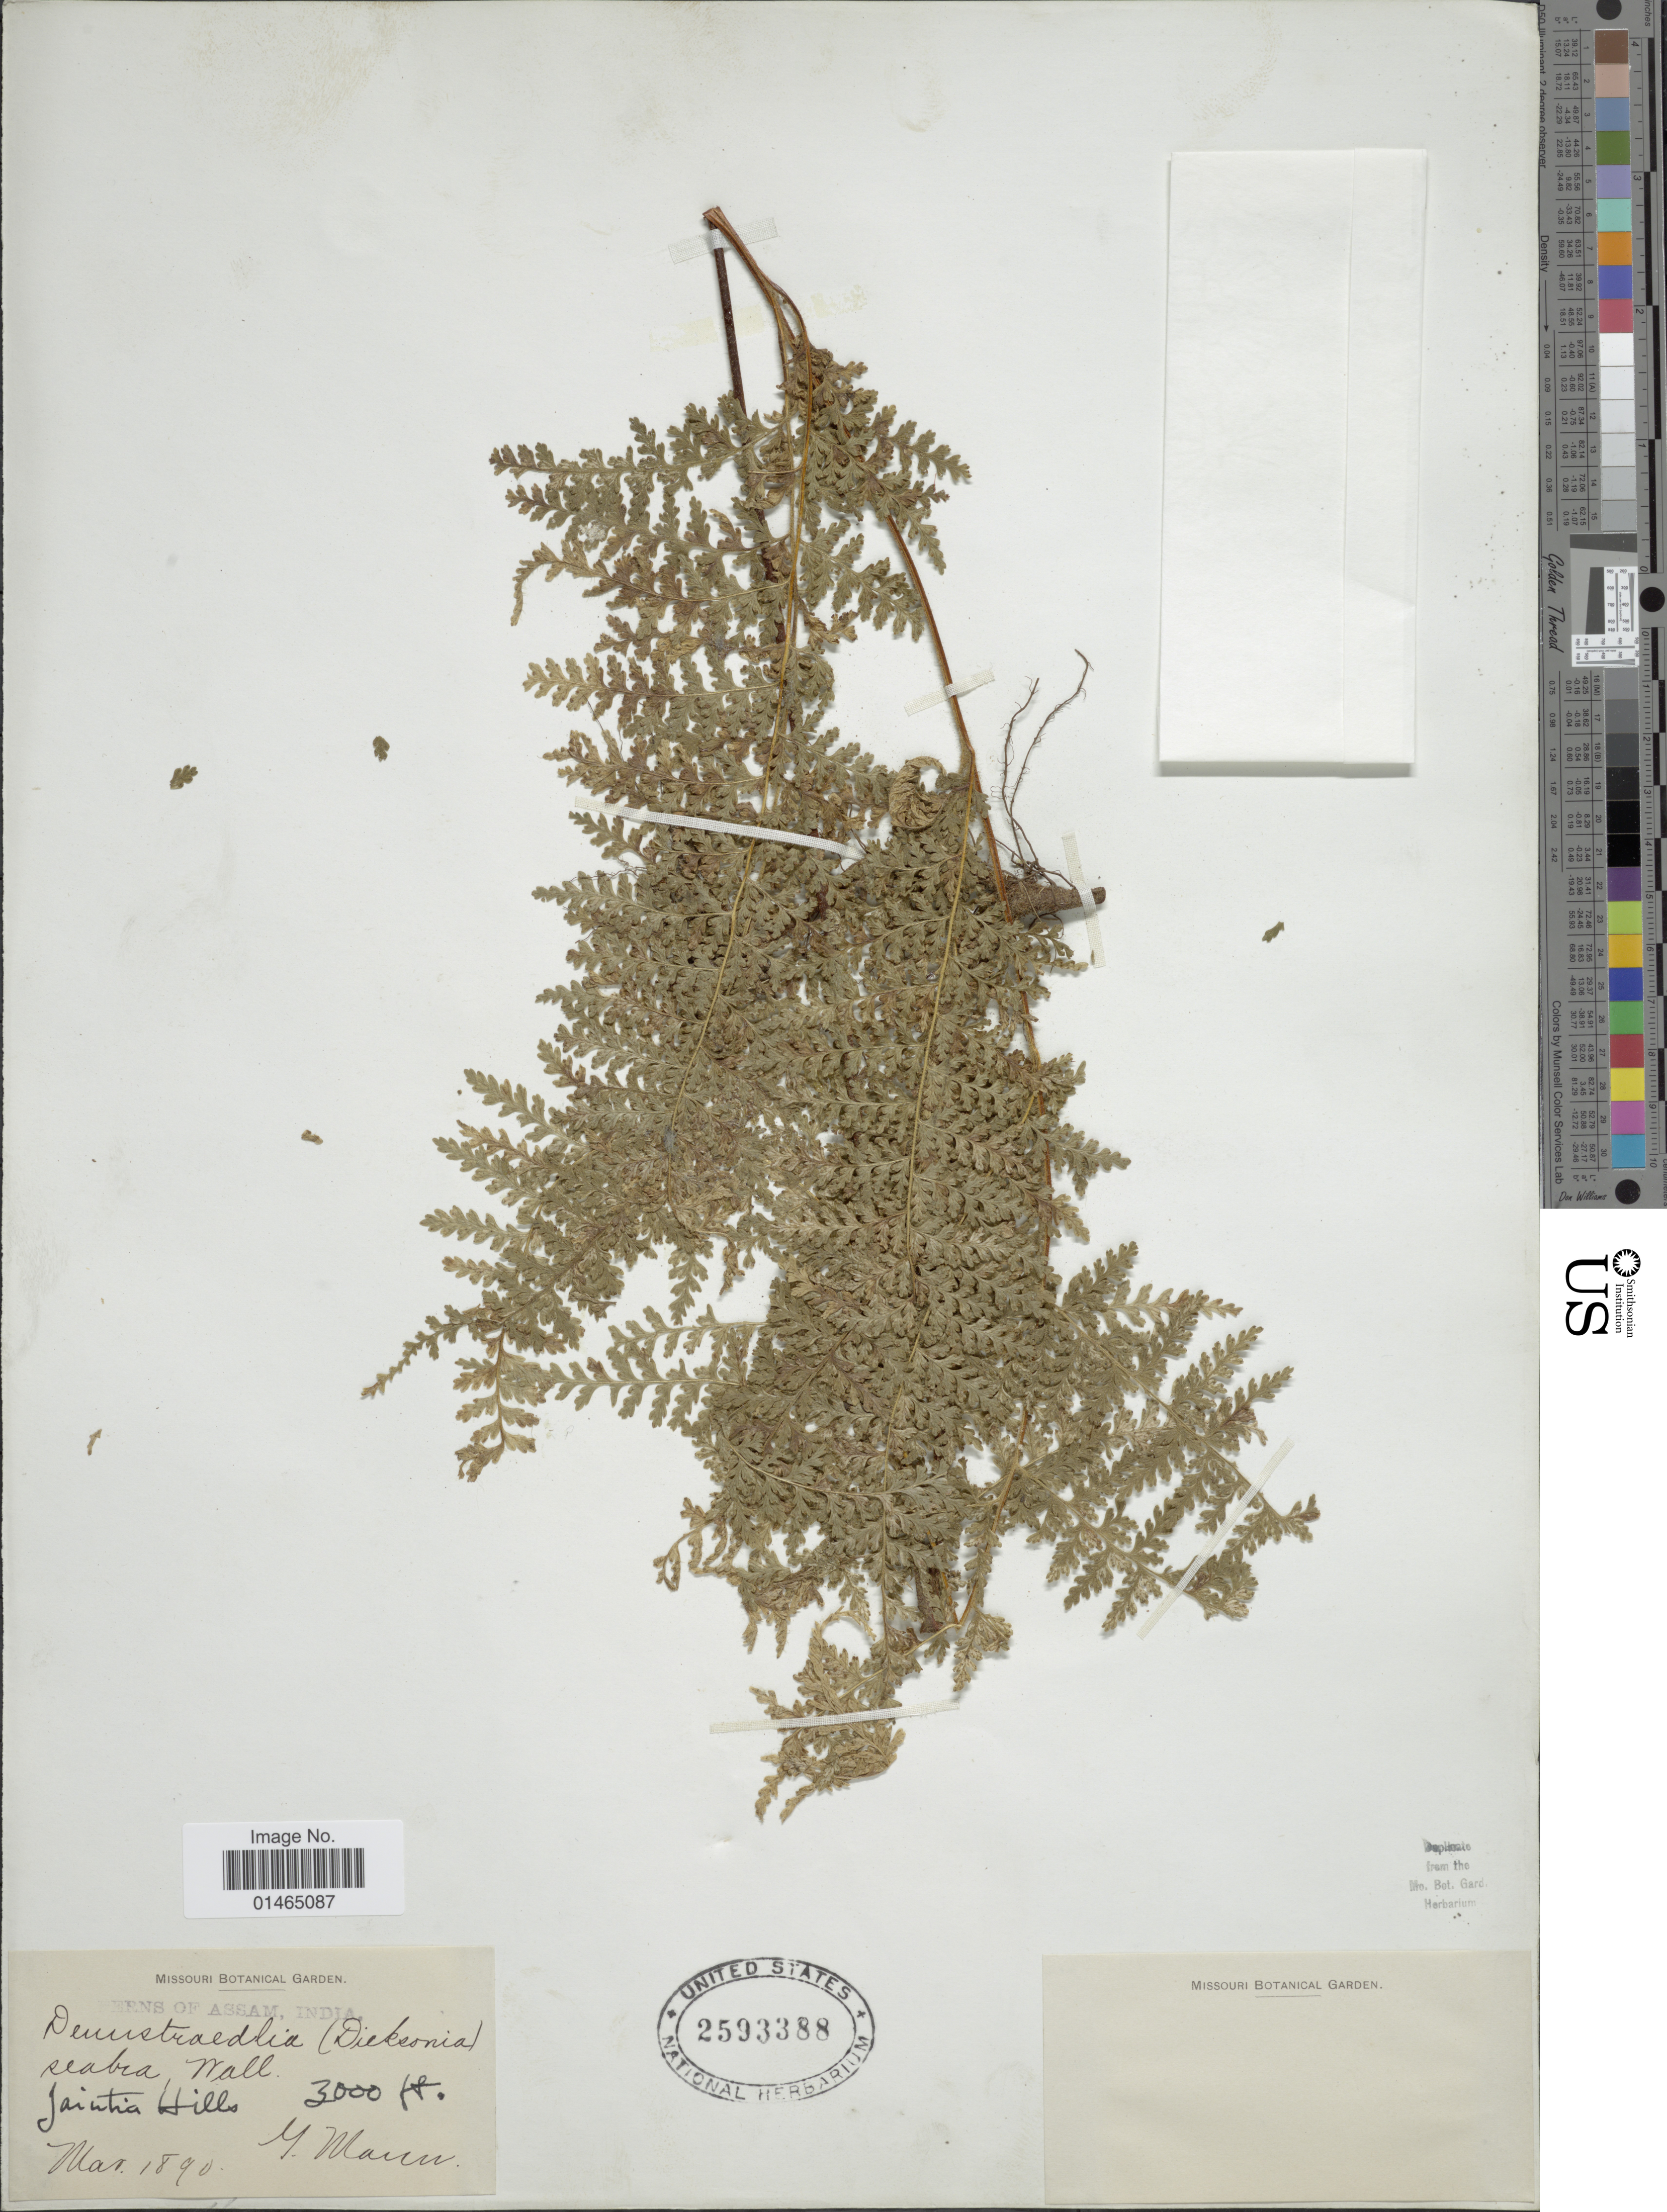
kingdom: Plantae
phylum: Tracheophyta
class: Polypodiopsida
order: Polypodiales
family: Dennstaedtiaceae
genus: Dennstaedtia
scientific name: Dennstaedtia scabra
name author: (Wall. ex Hook.) T. Moore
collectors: G. Mann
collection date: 1890-03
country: India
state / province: Assam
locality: Jaintia Hills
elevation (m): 914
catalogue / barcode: US 2593388